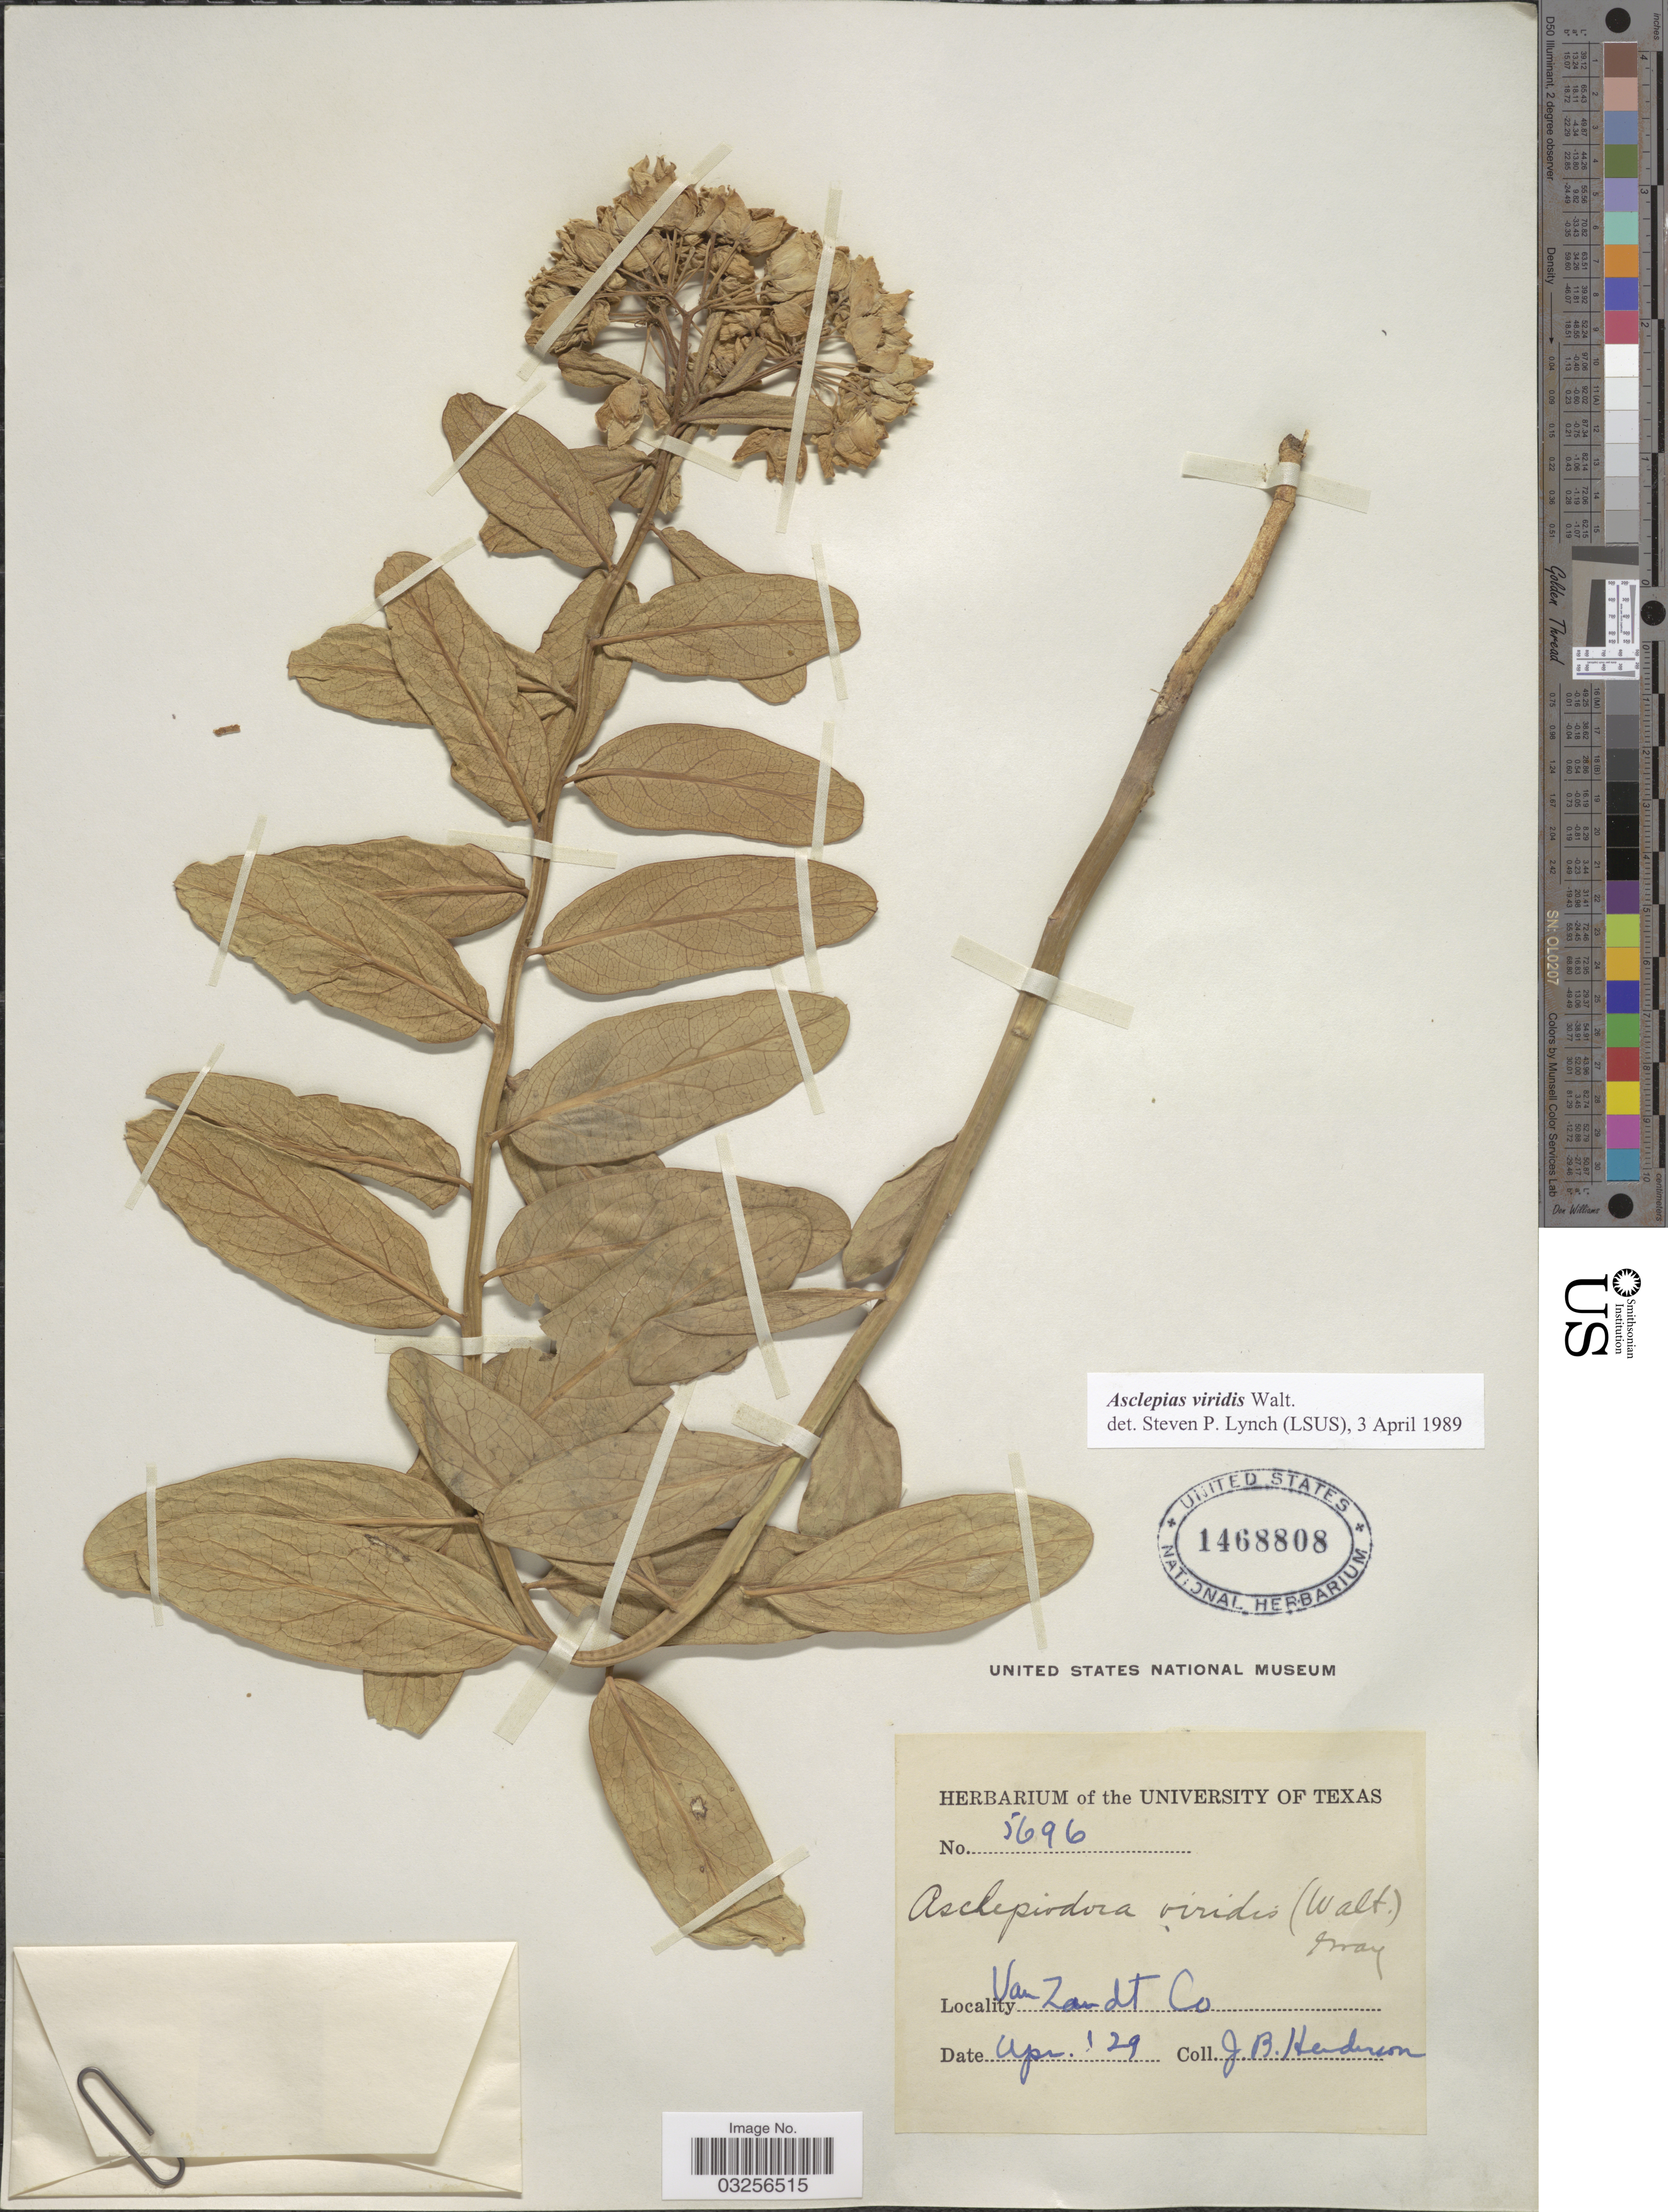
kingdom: Plantae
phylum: Tracheophyta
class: Magnoliopsida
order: Gentianales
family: Apocynaceae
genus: Asclepias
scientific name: Asclepias viridis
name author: Walter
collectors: J. Henderson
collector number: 5696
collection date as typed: Transcribed d/m/y: /4/29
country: United States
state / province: Texas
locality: Van Zandt Co.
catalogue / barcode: US 1468808